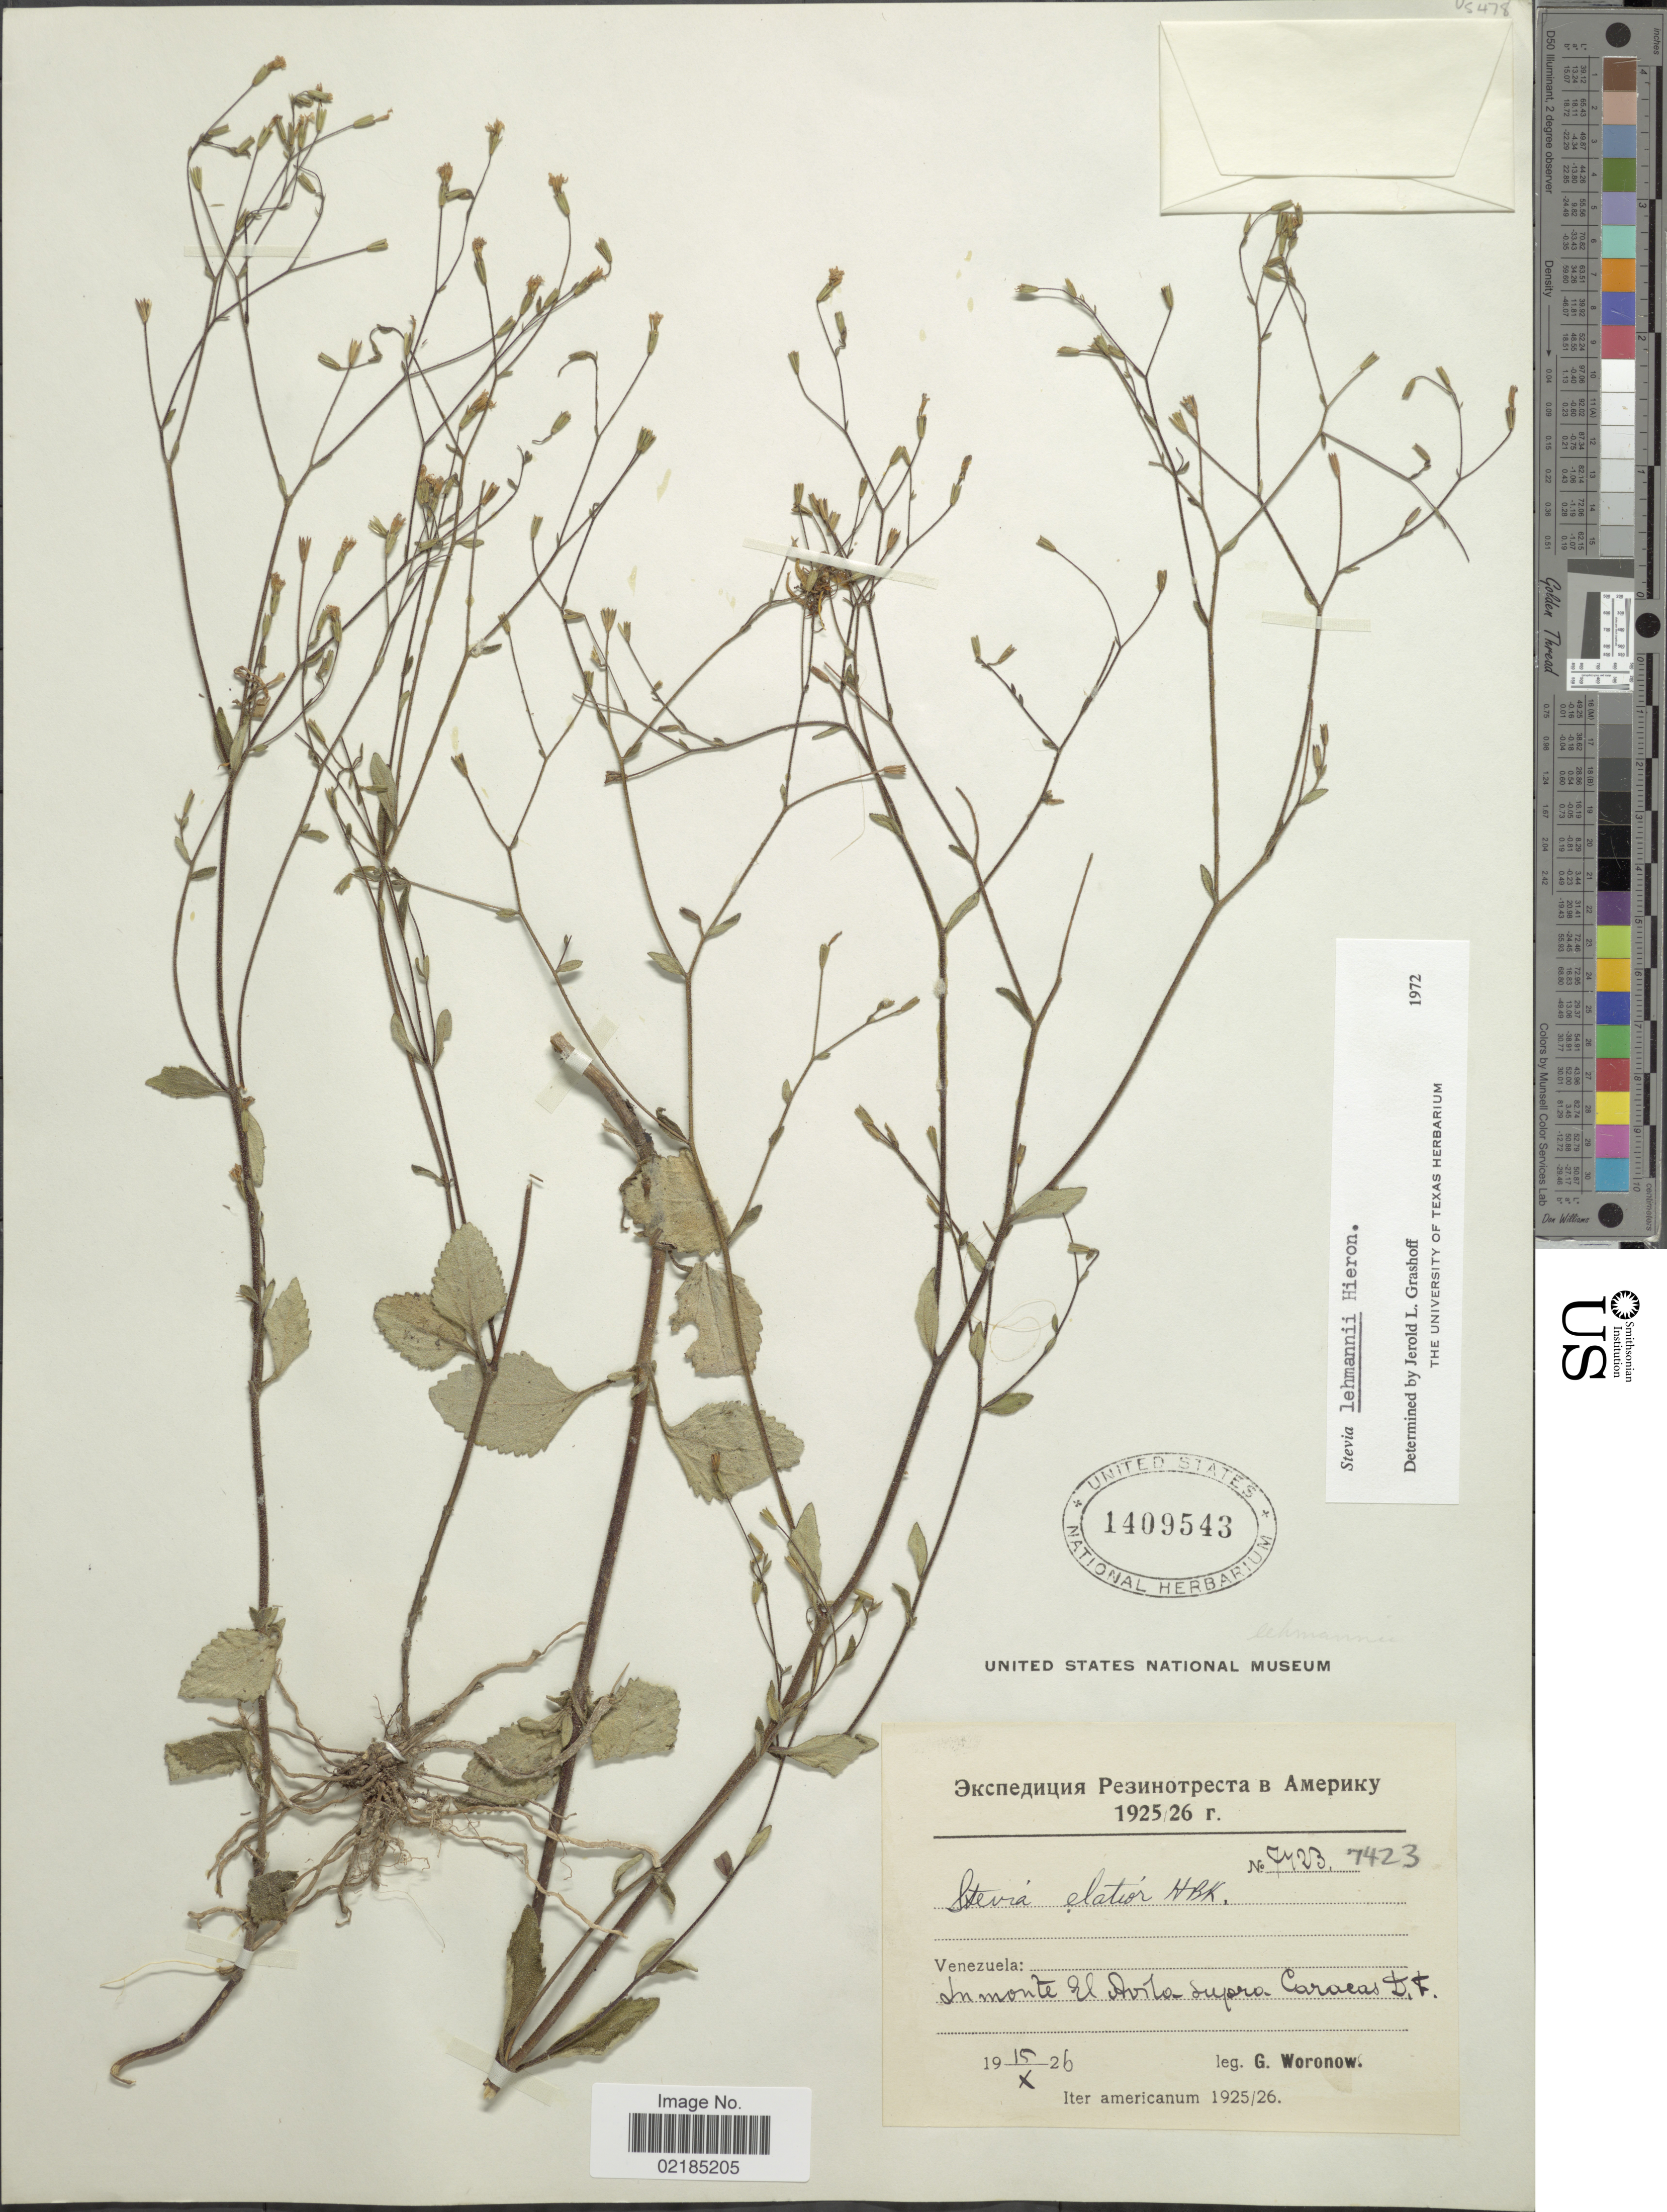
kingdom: Plantae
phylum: Tracheophyta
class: Magnoliopsida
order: Asterales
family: Asteraceae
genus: Stevia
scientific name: Stevia lehmannii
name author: Hieron.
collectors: G. Woronow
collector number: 7423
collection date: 1926-10-15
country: Venezuela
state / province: Miranda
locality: In monte El Avila supra Caracas D.F.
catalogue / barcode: US 1409543